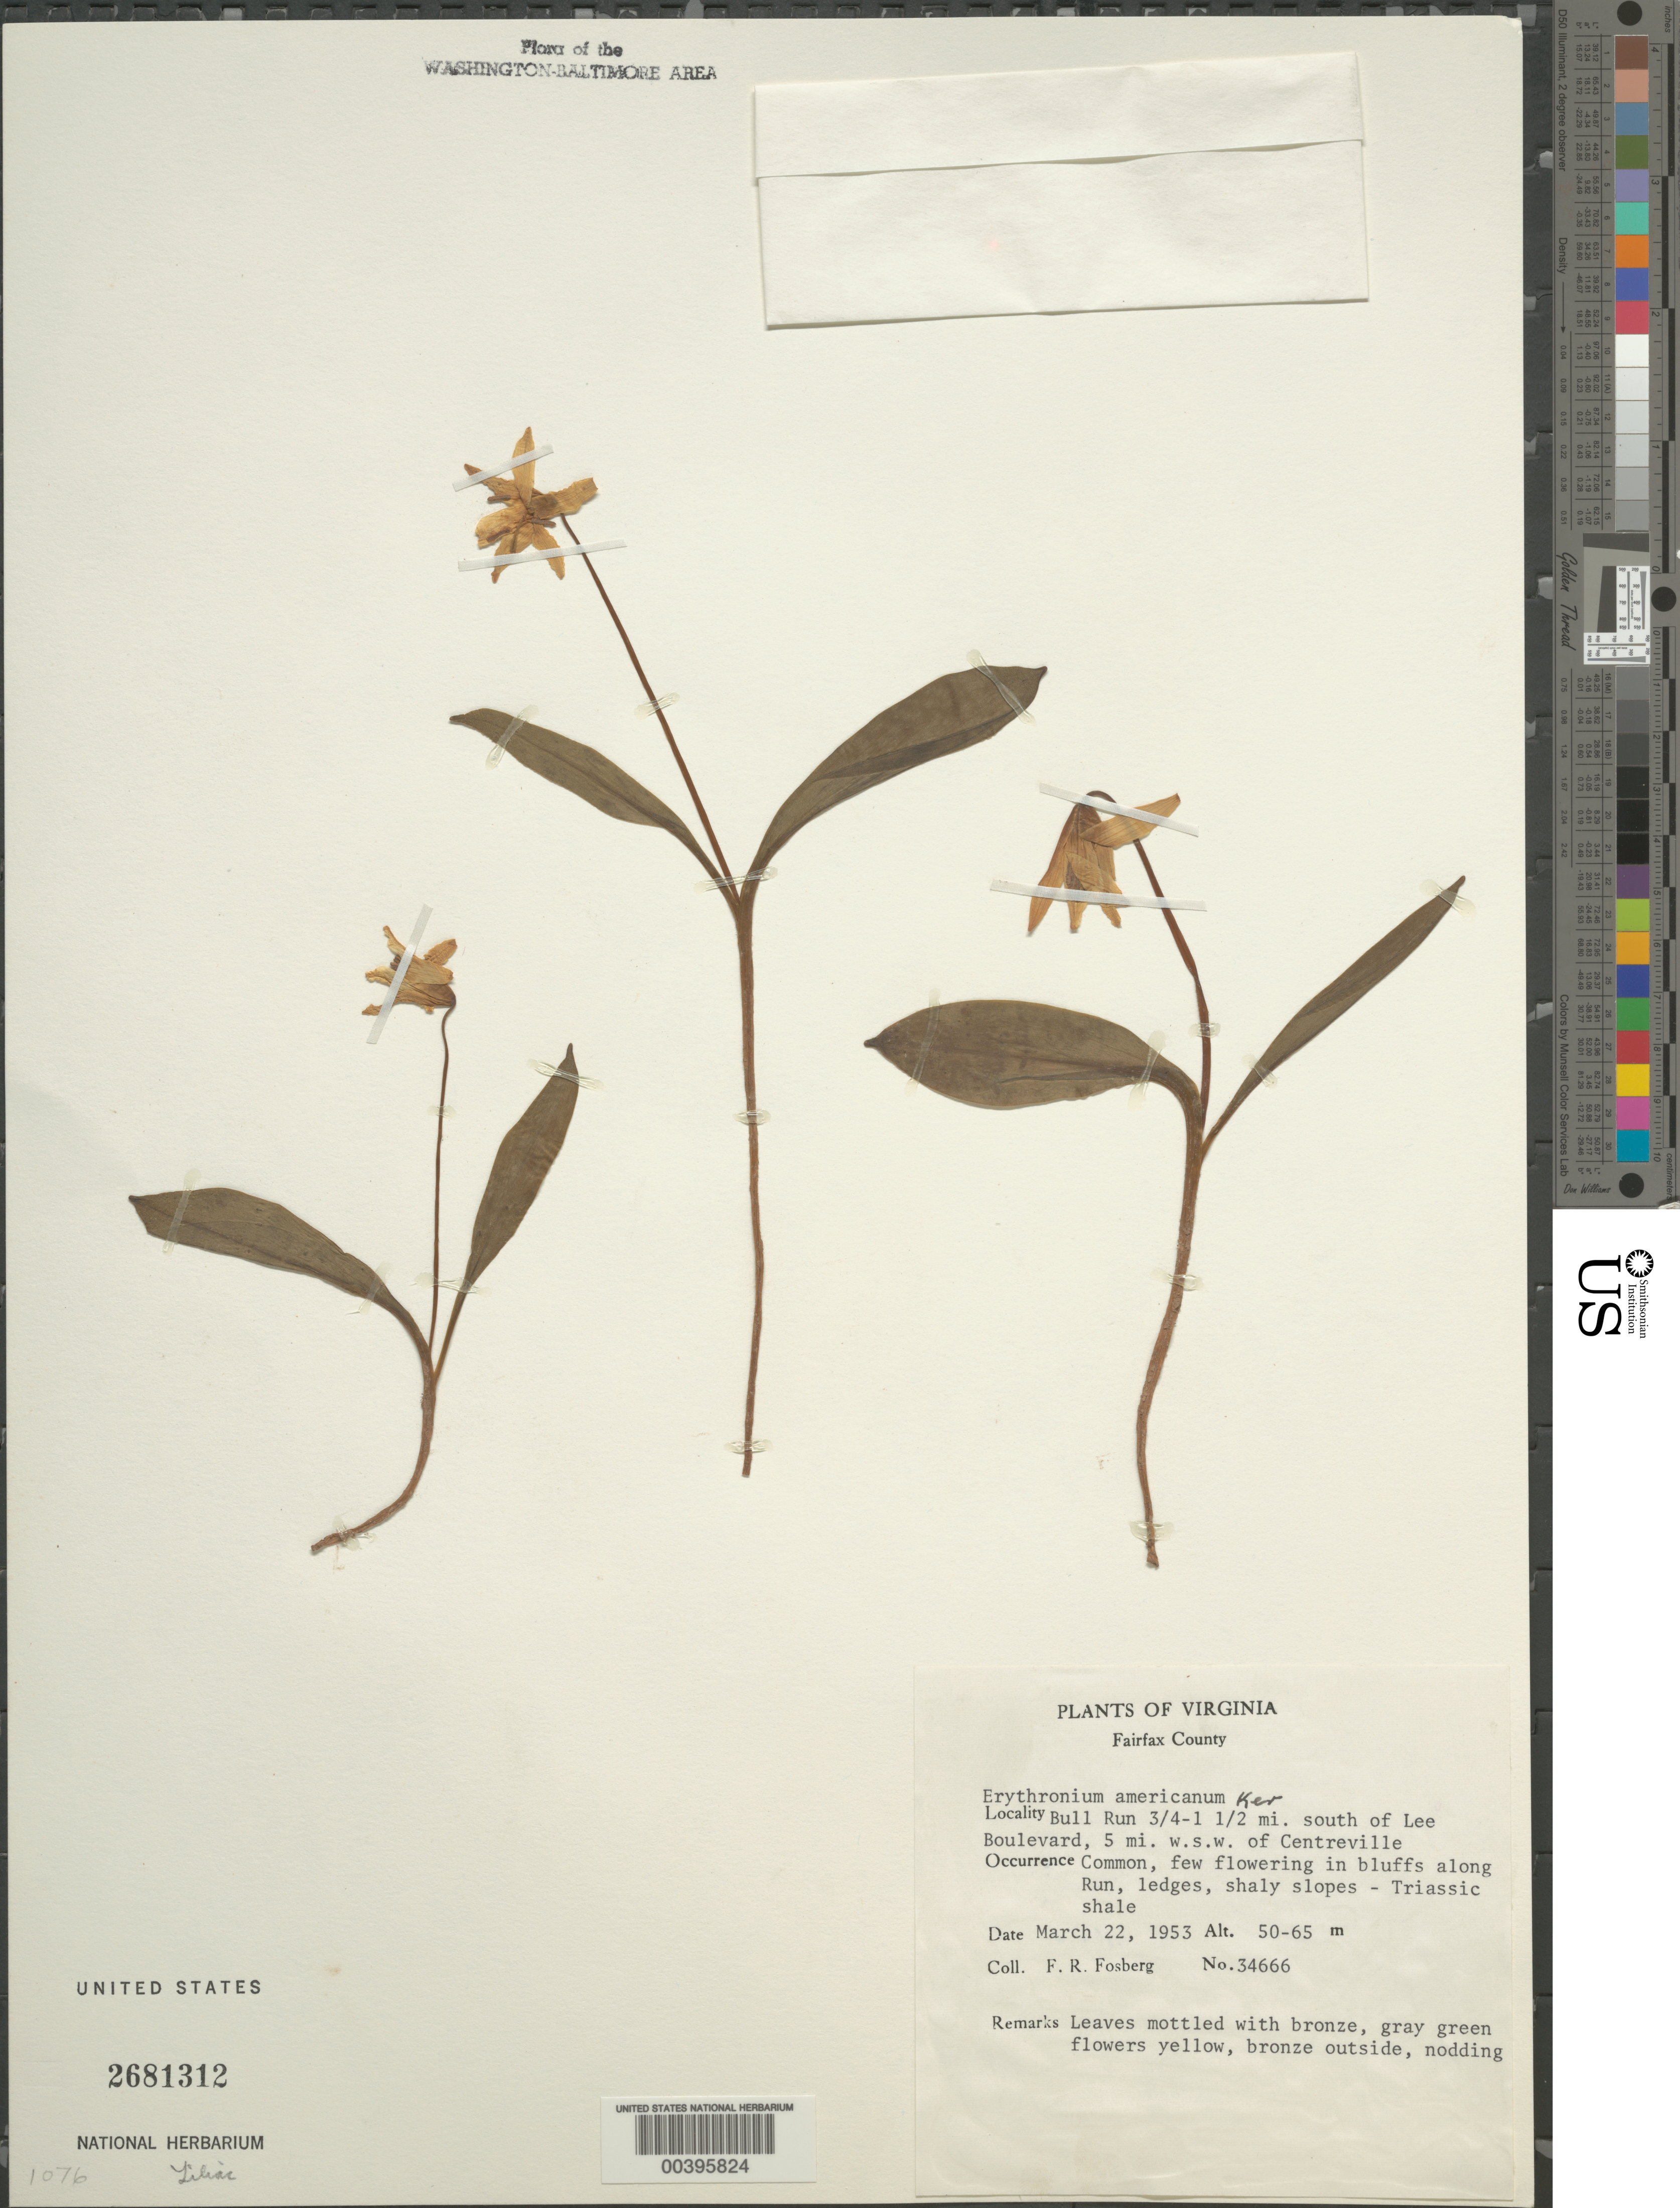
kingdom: Plantae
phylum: Tracheophyta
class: Liliopsida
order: Liliales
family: Liliaceae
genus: Erythronium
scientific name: Erythronium americanum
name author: Ker Gawl.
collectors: F. R. Fosberg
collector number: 34666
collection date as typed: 22 Mar 1953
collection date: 1953-03-22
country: United States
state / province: Virginia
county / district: Fairfax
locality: Bull Run, south of Lee Boulevard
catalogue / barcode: US 2681312